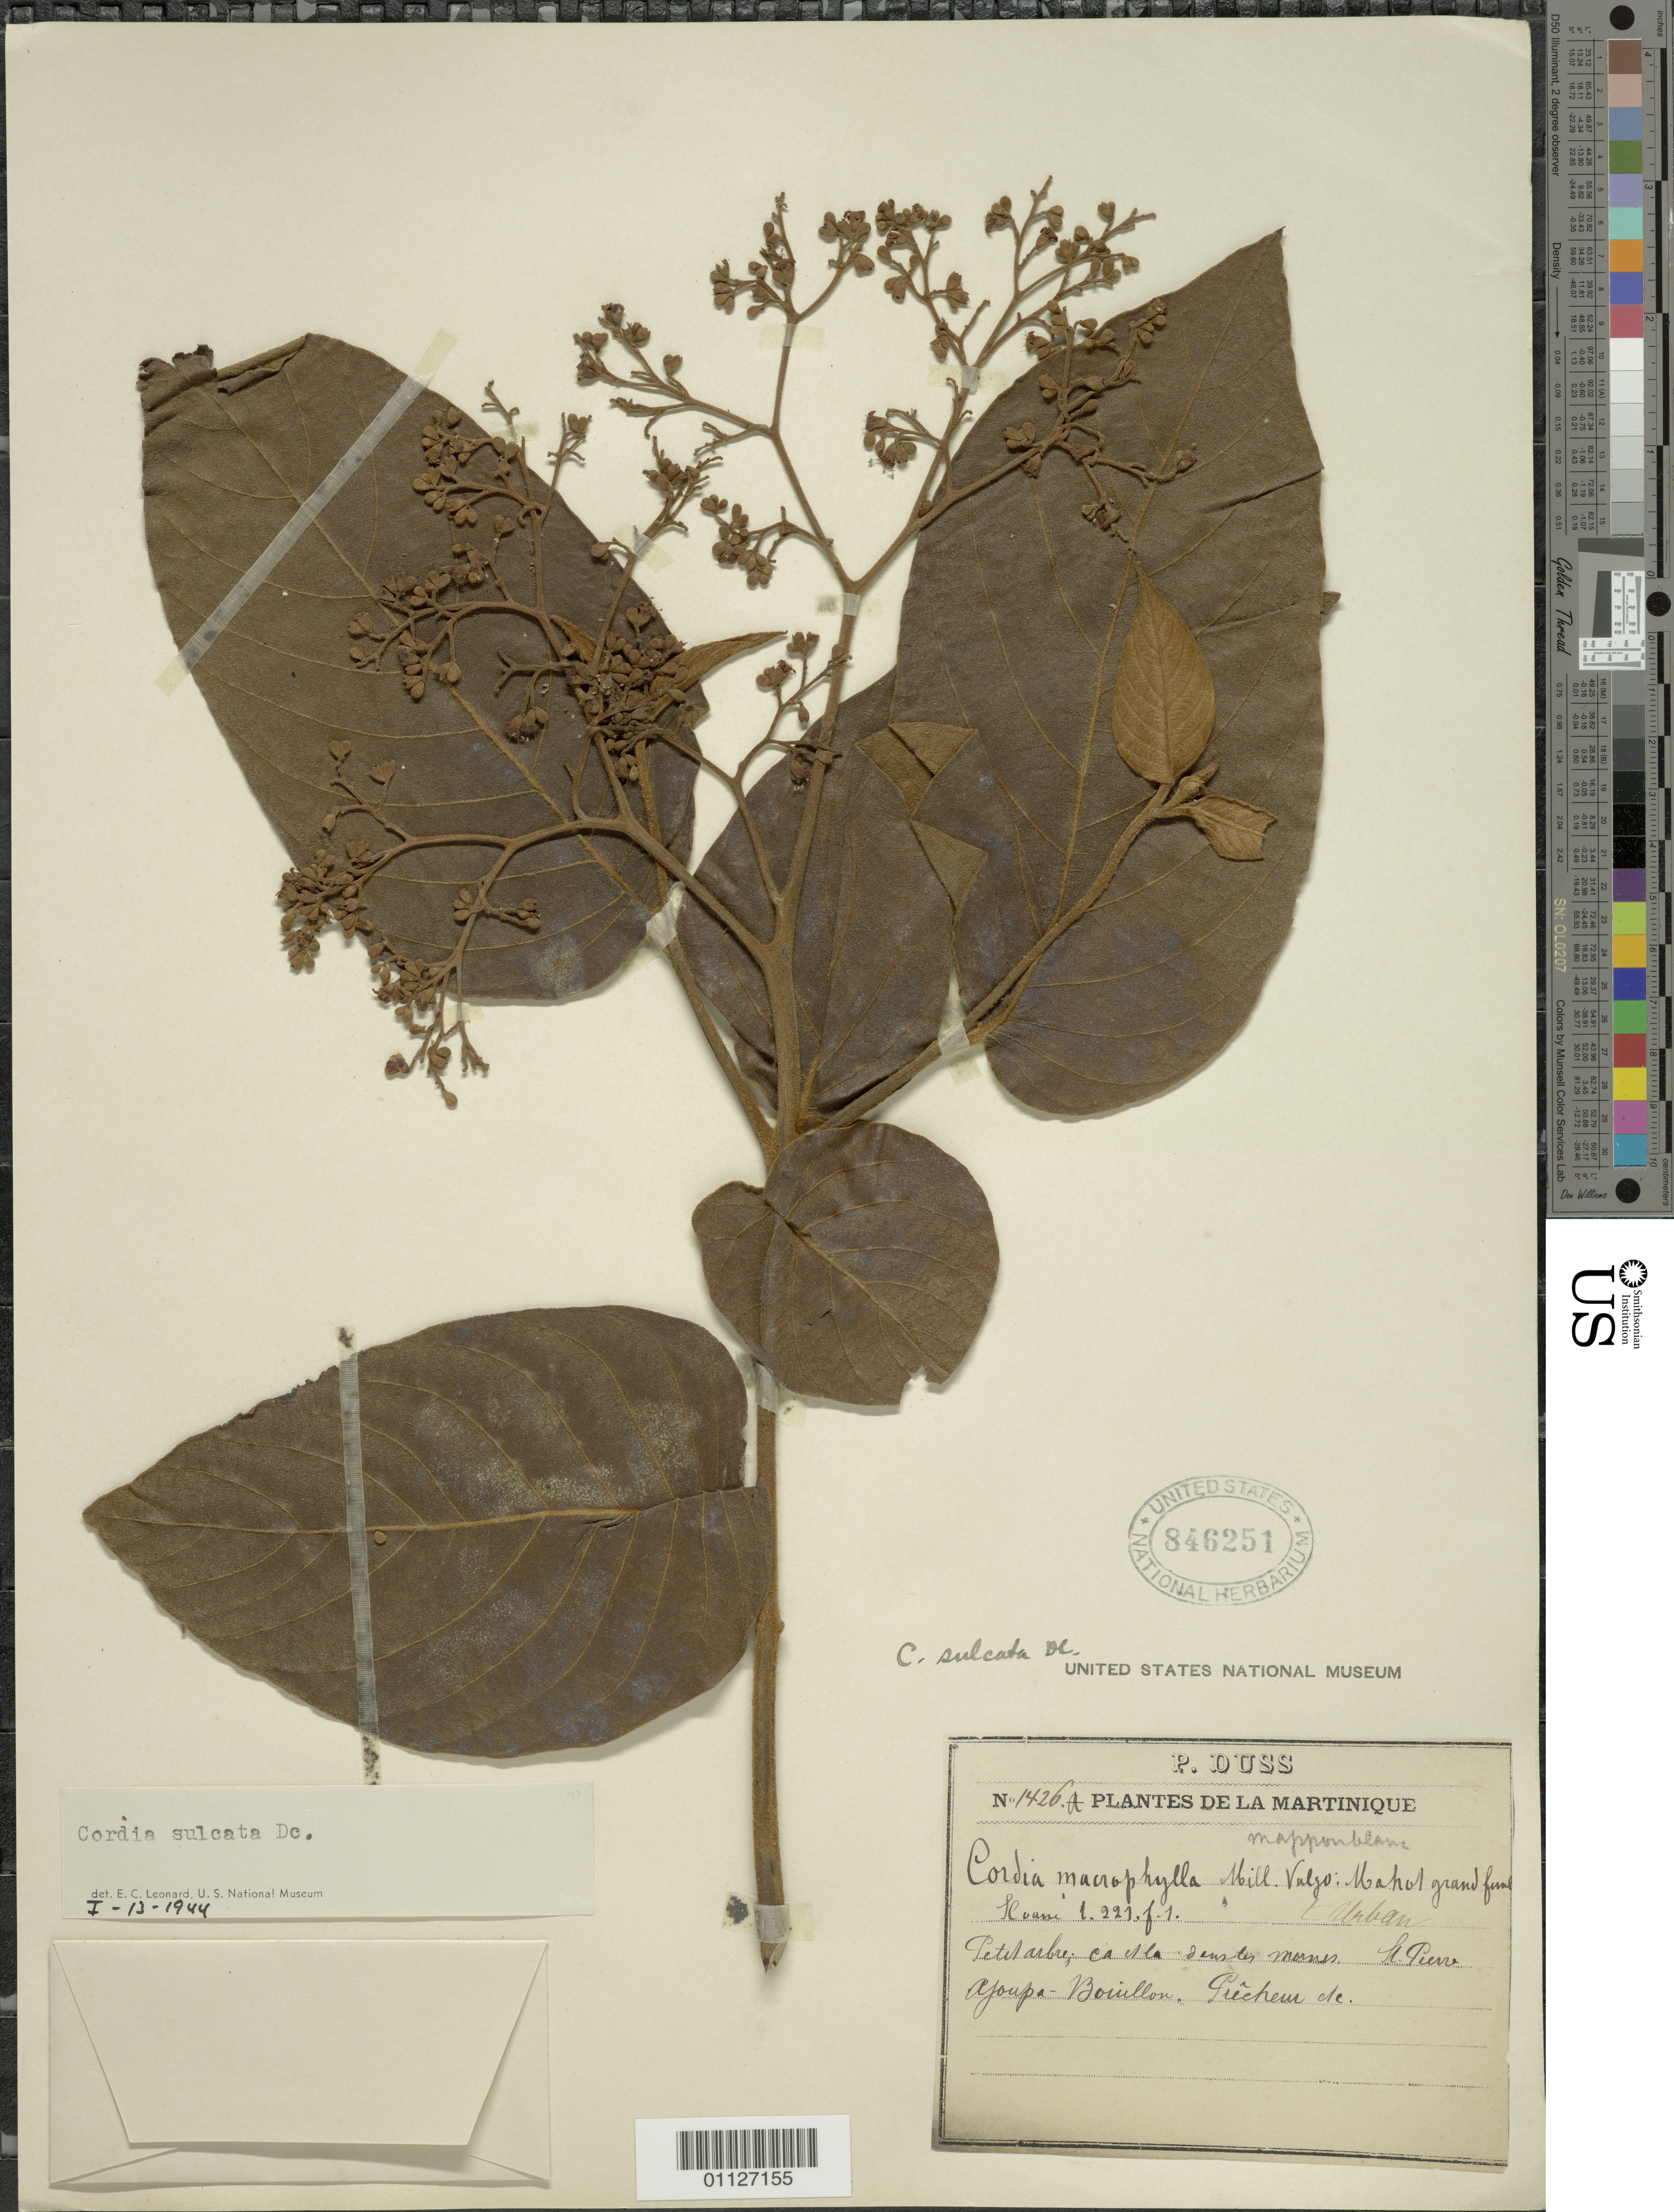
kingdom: Plantae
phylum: Tracheophyta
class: Magnoliopsida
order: Boraginales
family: Cordiaceae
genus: Cordia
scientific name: Cordia sulcata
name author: DC.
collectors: Herbier de la Martinique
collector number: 1426A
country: Martinique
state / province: La Trinité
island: Martinique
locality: Ajoupa-Bouillon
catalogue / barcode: US 846251